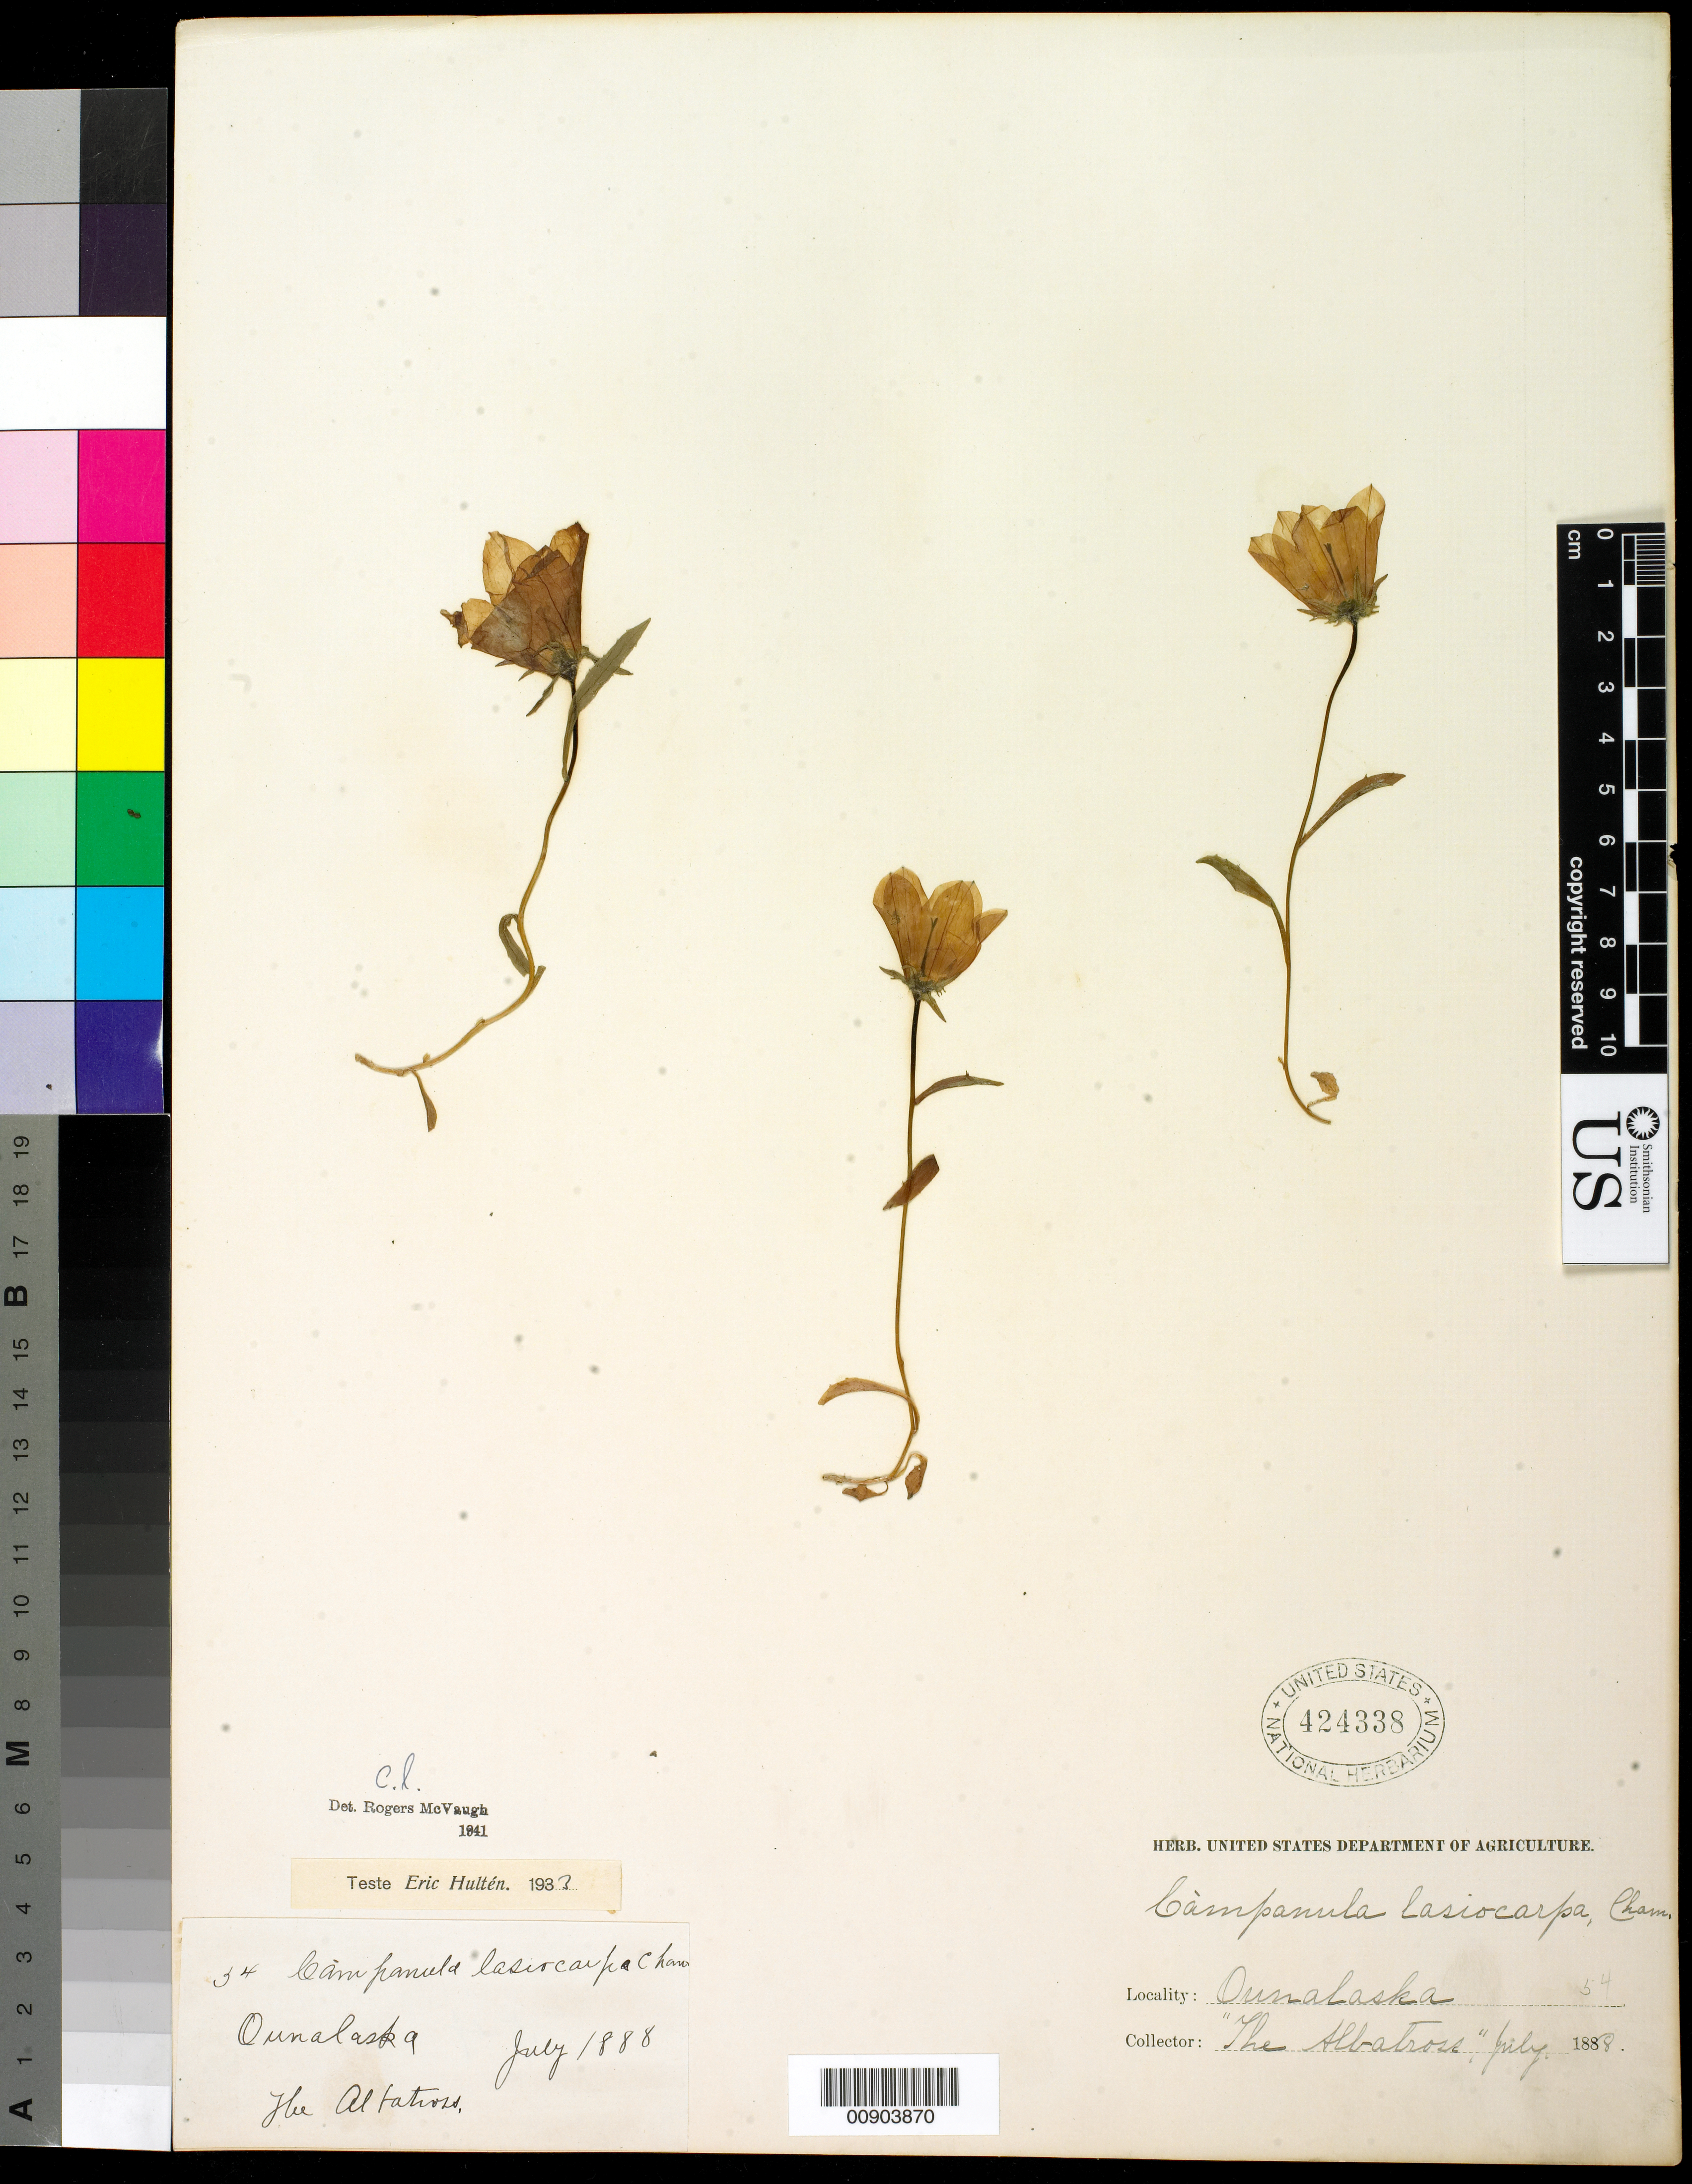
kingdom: Plantae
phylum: Tracheophyta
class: Magnoliopsida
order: Asterales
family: Campanulaceae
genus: Campanula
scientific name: Campanula lasiocarpa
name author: Cham.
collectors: "The Albatross"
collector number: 34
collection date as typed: July 1888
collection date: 1888-07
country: United States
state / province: Alaska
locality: Ounalaska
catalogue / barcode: US 424338